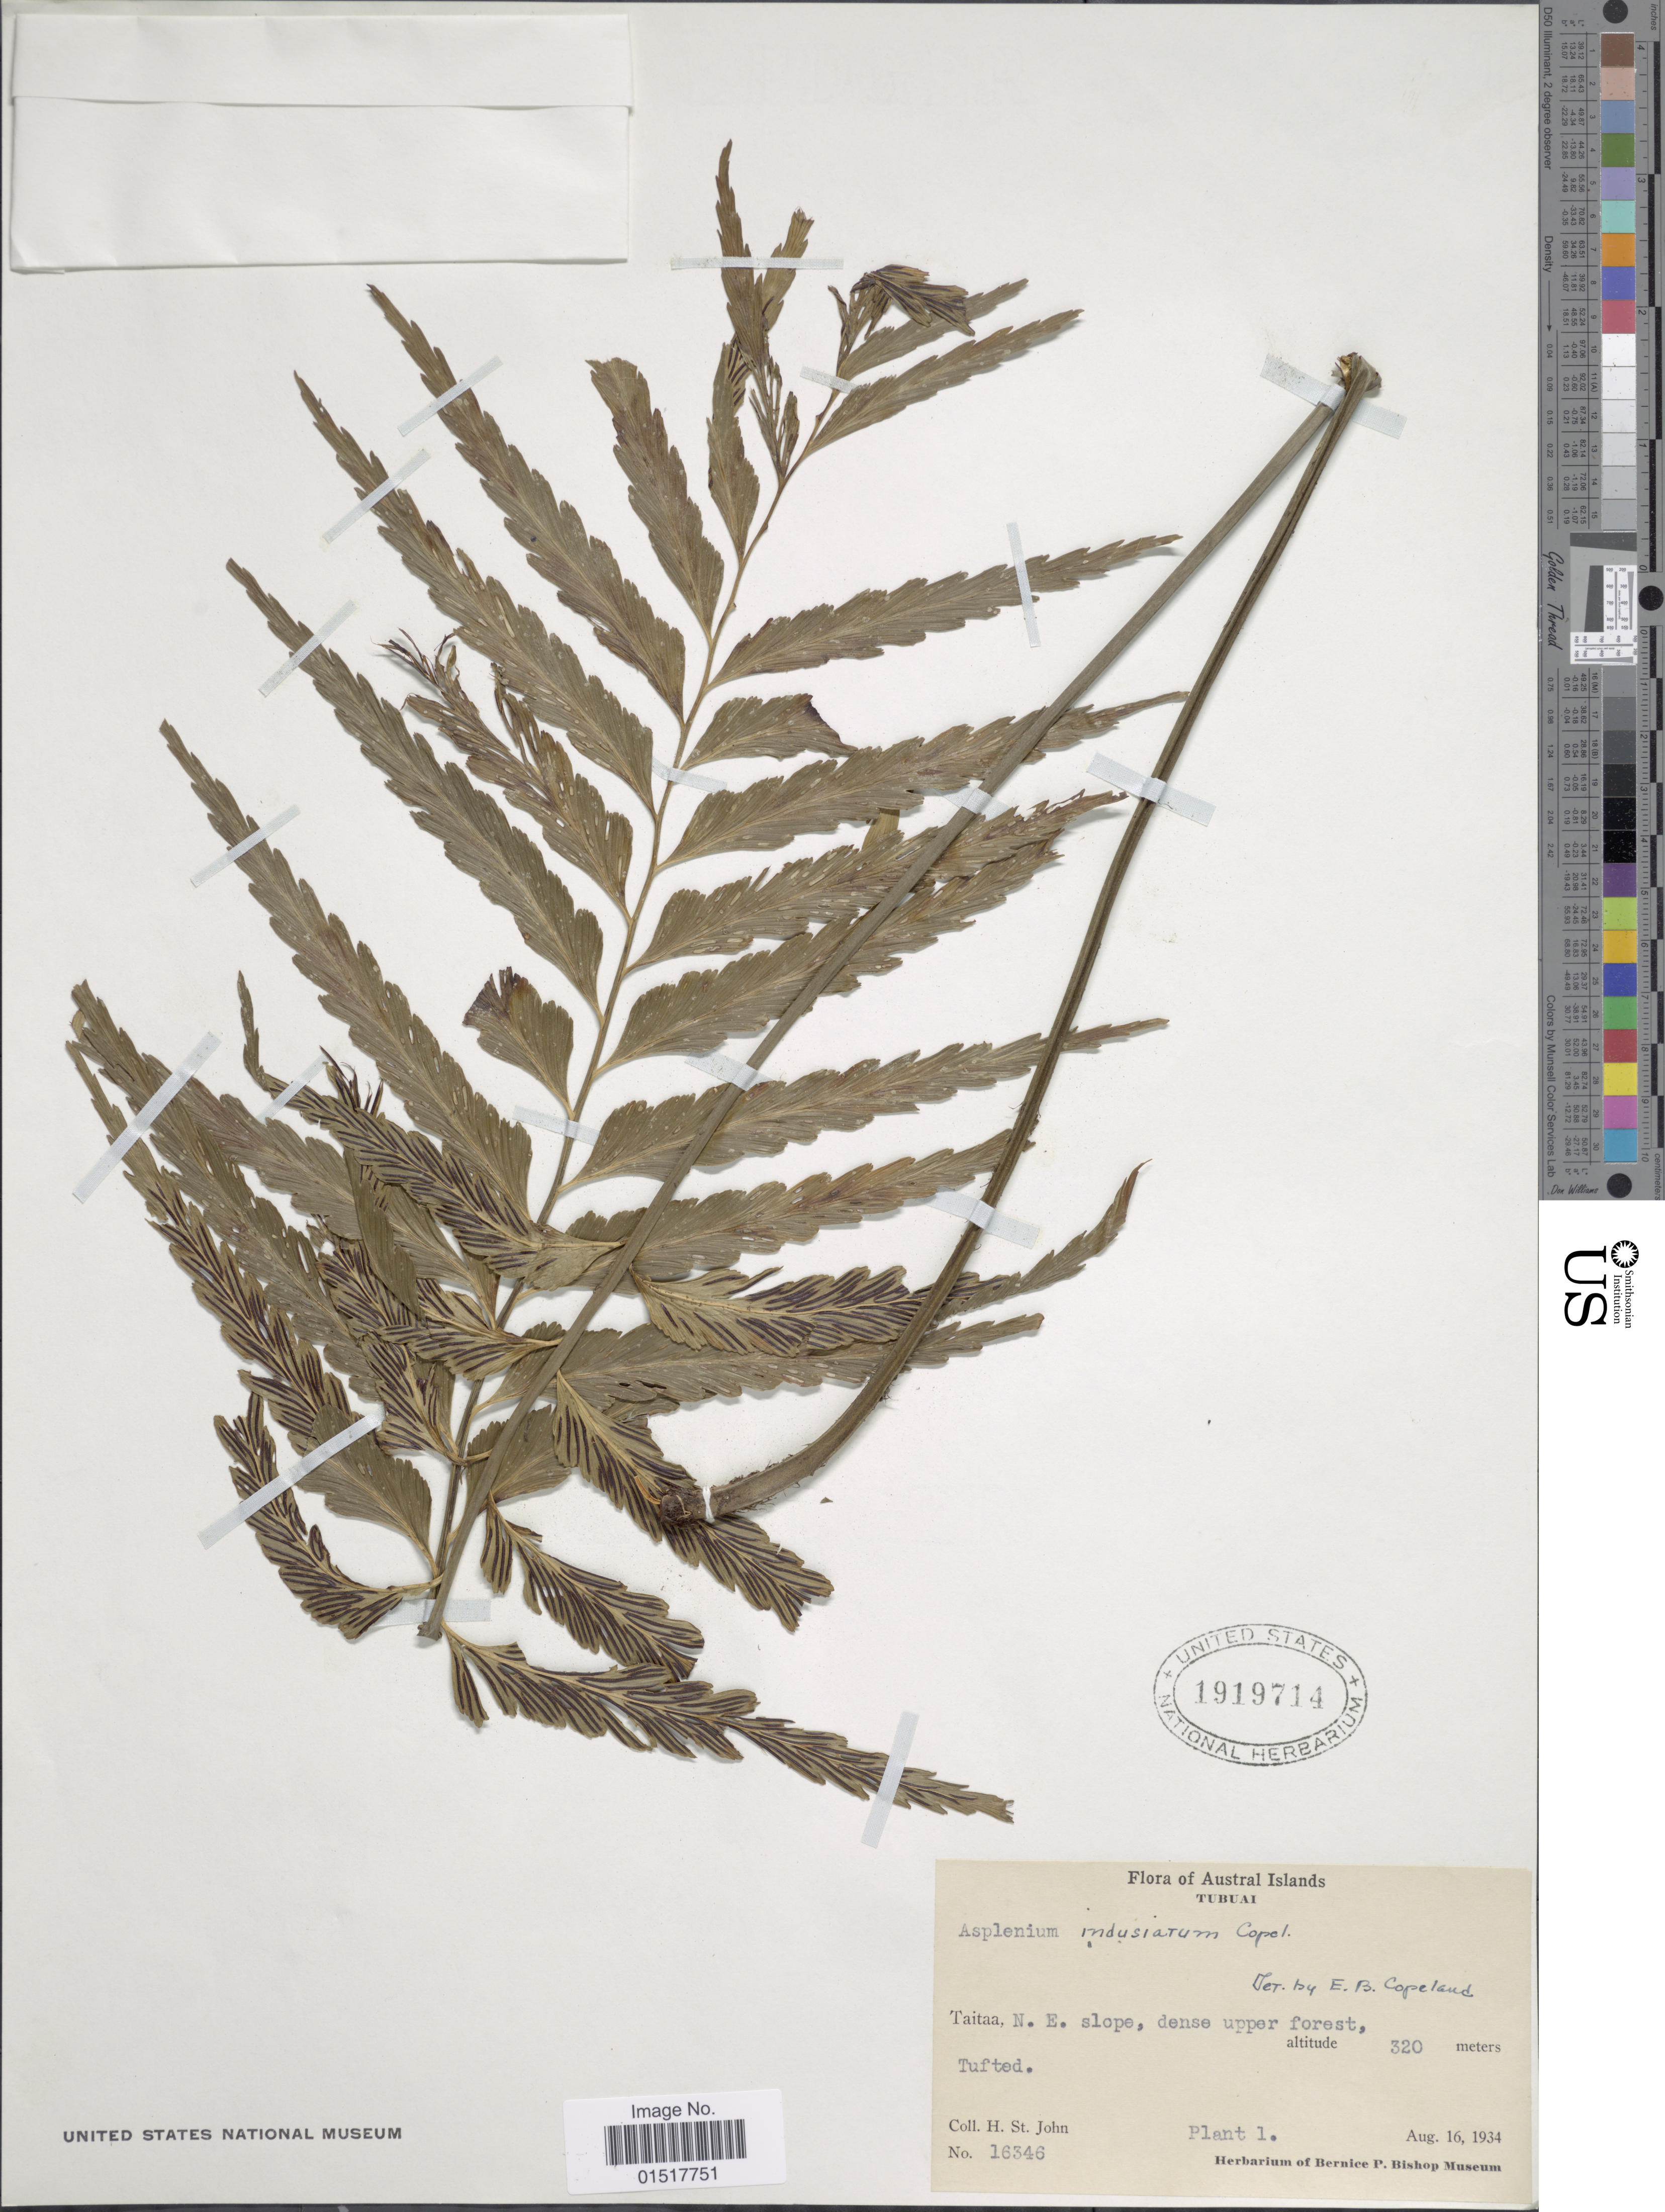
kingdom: Plantae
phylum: Tracheophyta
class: Polypodiopsida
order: Polypodiales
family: Aspleniaceae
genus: Asplenium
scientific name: Asplenium indusiatum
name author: Copel.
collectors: H. St. John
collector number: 16346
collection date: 1934-08-16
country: French Polynesia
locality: Austral Islands. Tubuai. Taitaa, N.E. slope, dense upper forest.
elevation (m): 320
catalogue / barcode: US 1919714